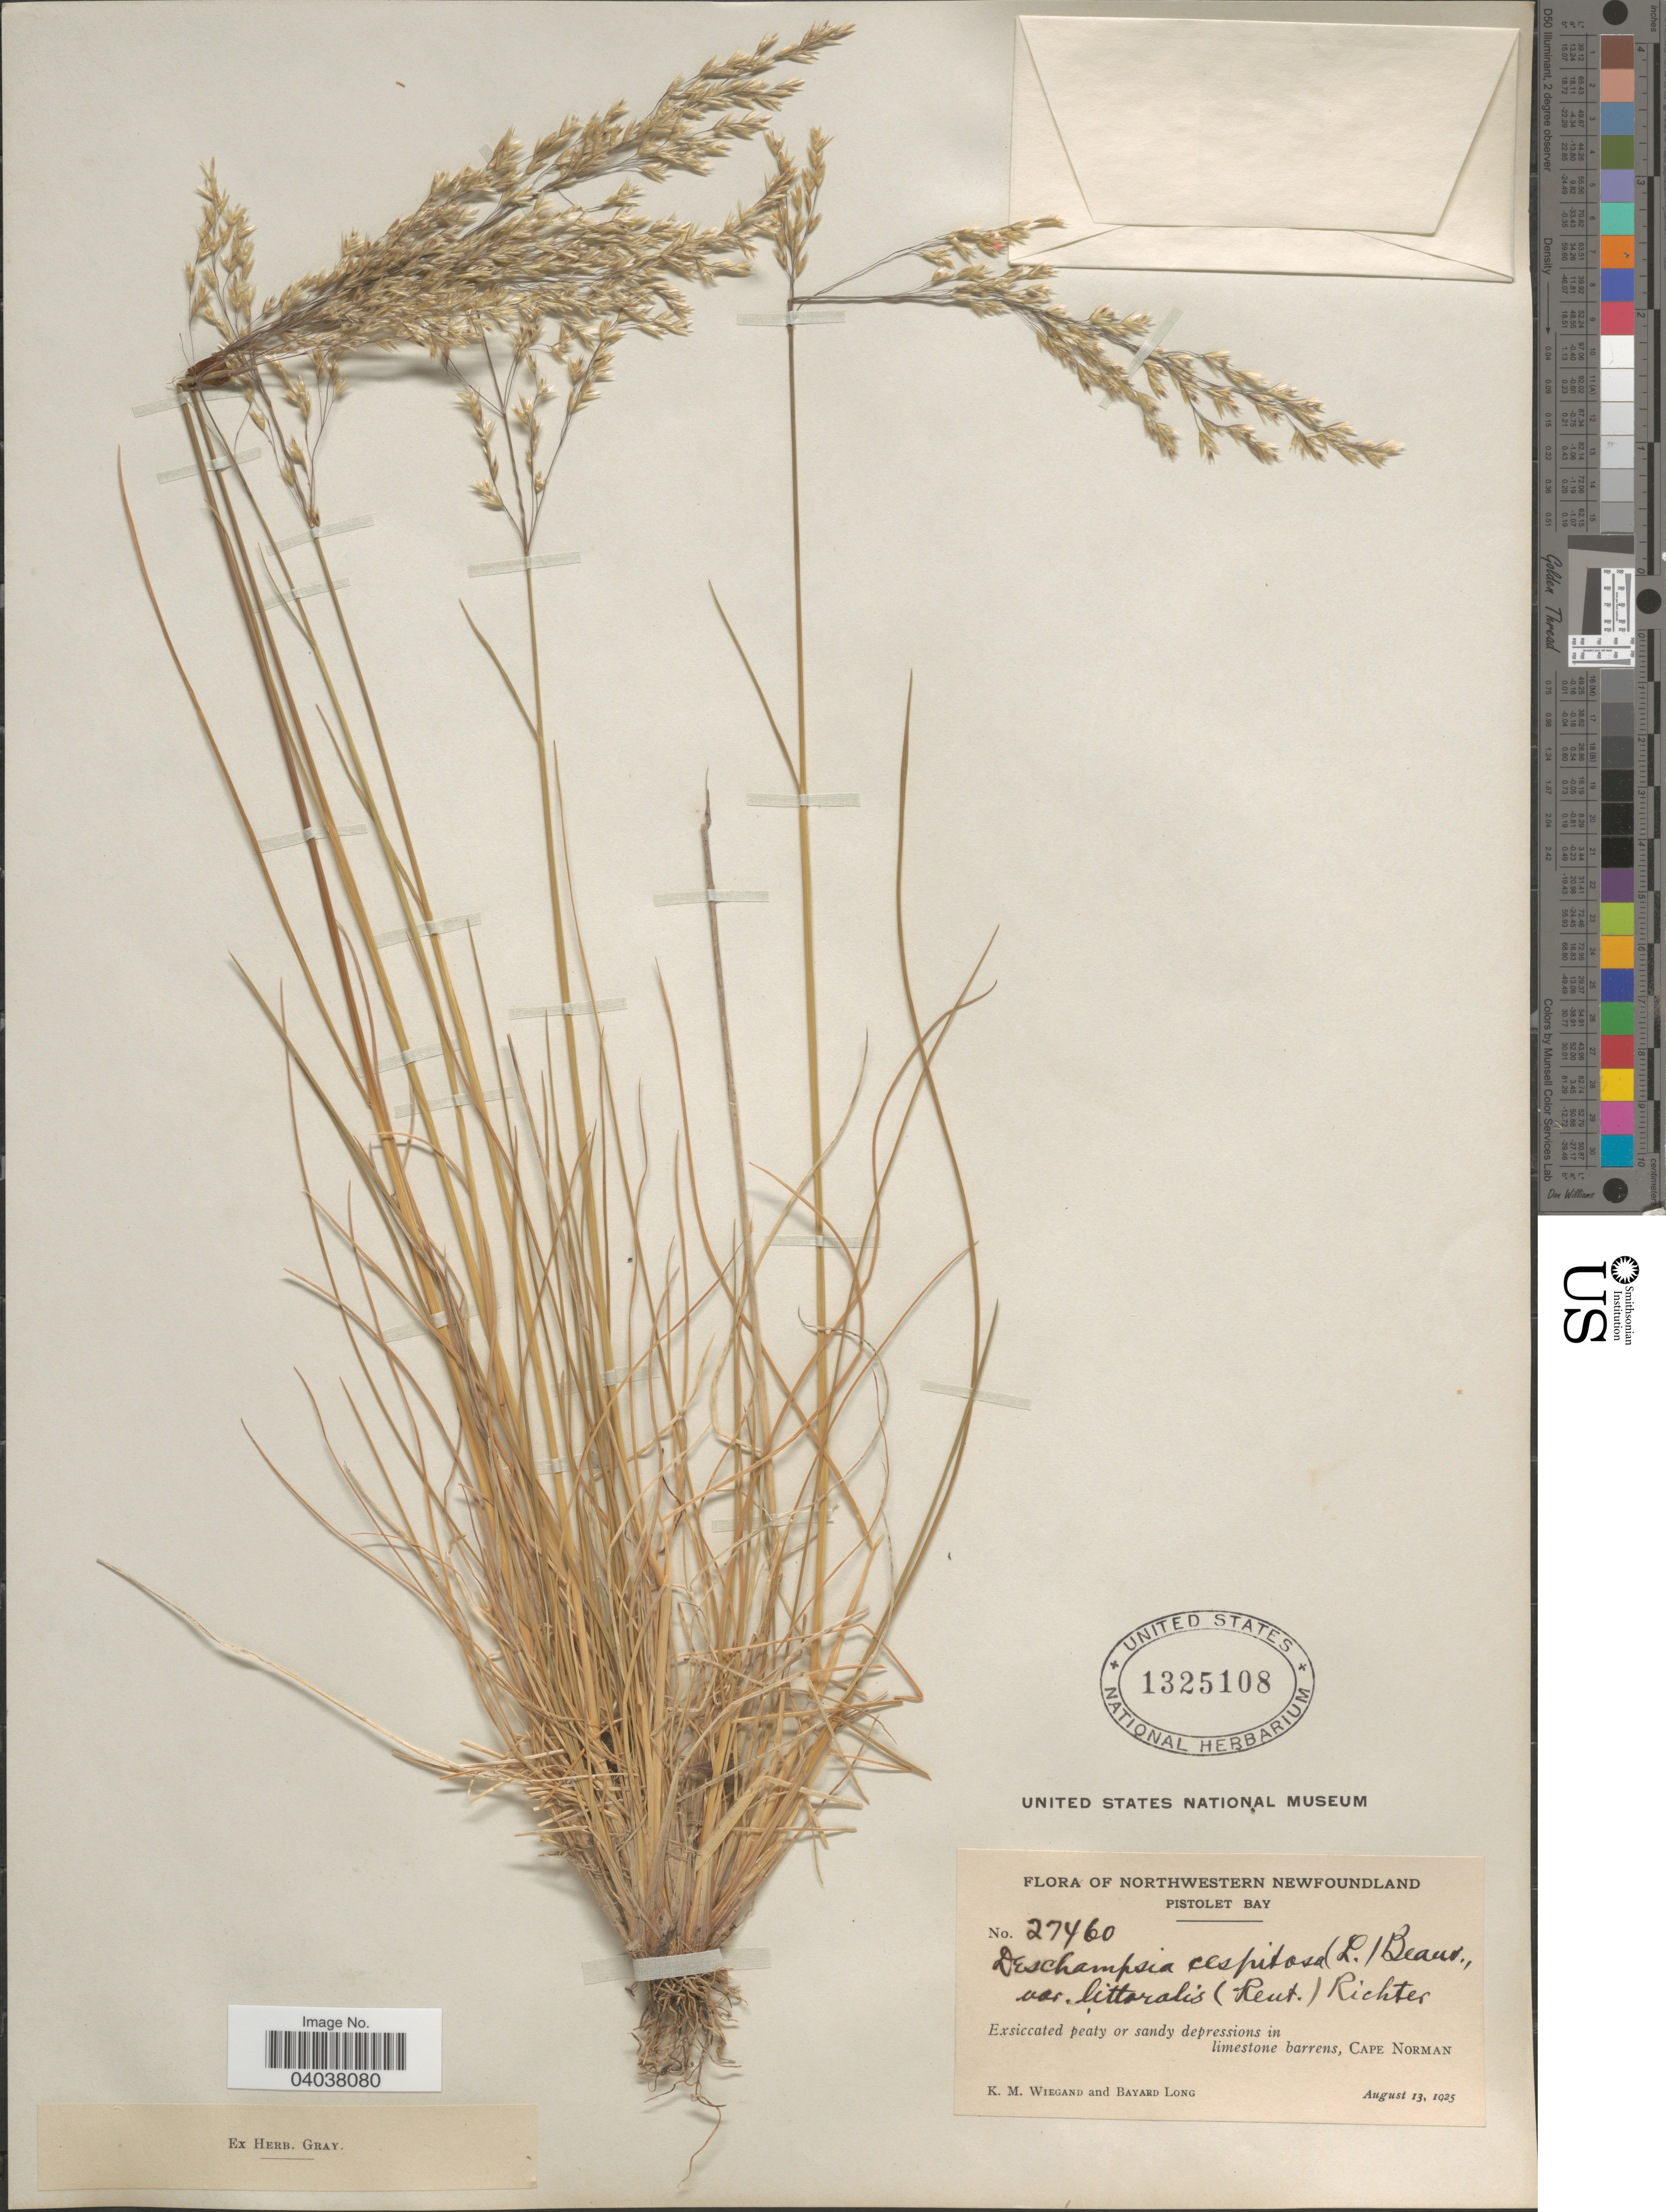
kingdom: Plantae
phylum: Tracheophyta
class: Liliopsida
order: Poales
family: Poaceae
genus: Deschampsia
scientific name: Deschampsia cespitosa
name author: (L.) P. Beauv.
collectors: K. M. Wiegand & B. Long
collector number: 27460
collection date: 1925-08-13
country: Canada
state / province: Newfoundland and Labrador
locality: Northwestern Newfoundland. Pistolet Bay. Cape Norman.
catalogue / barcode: US 1325108